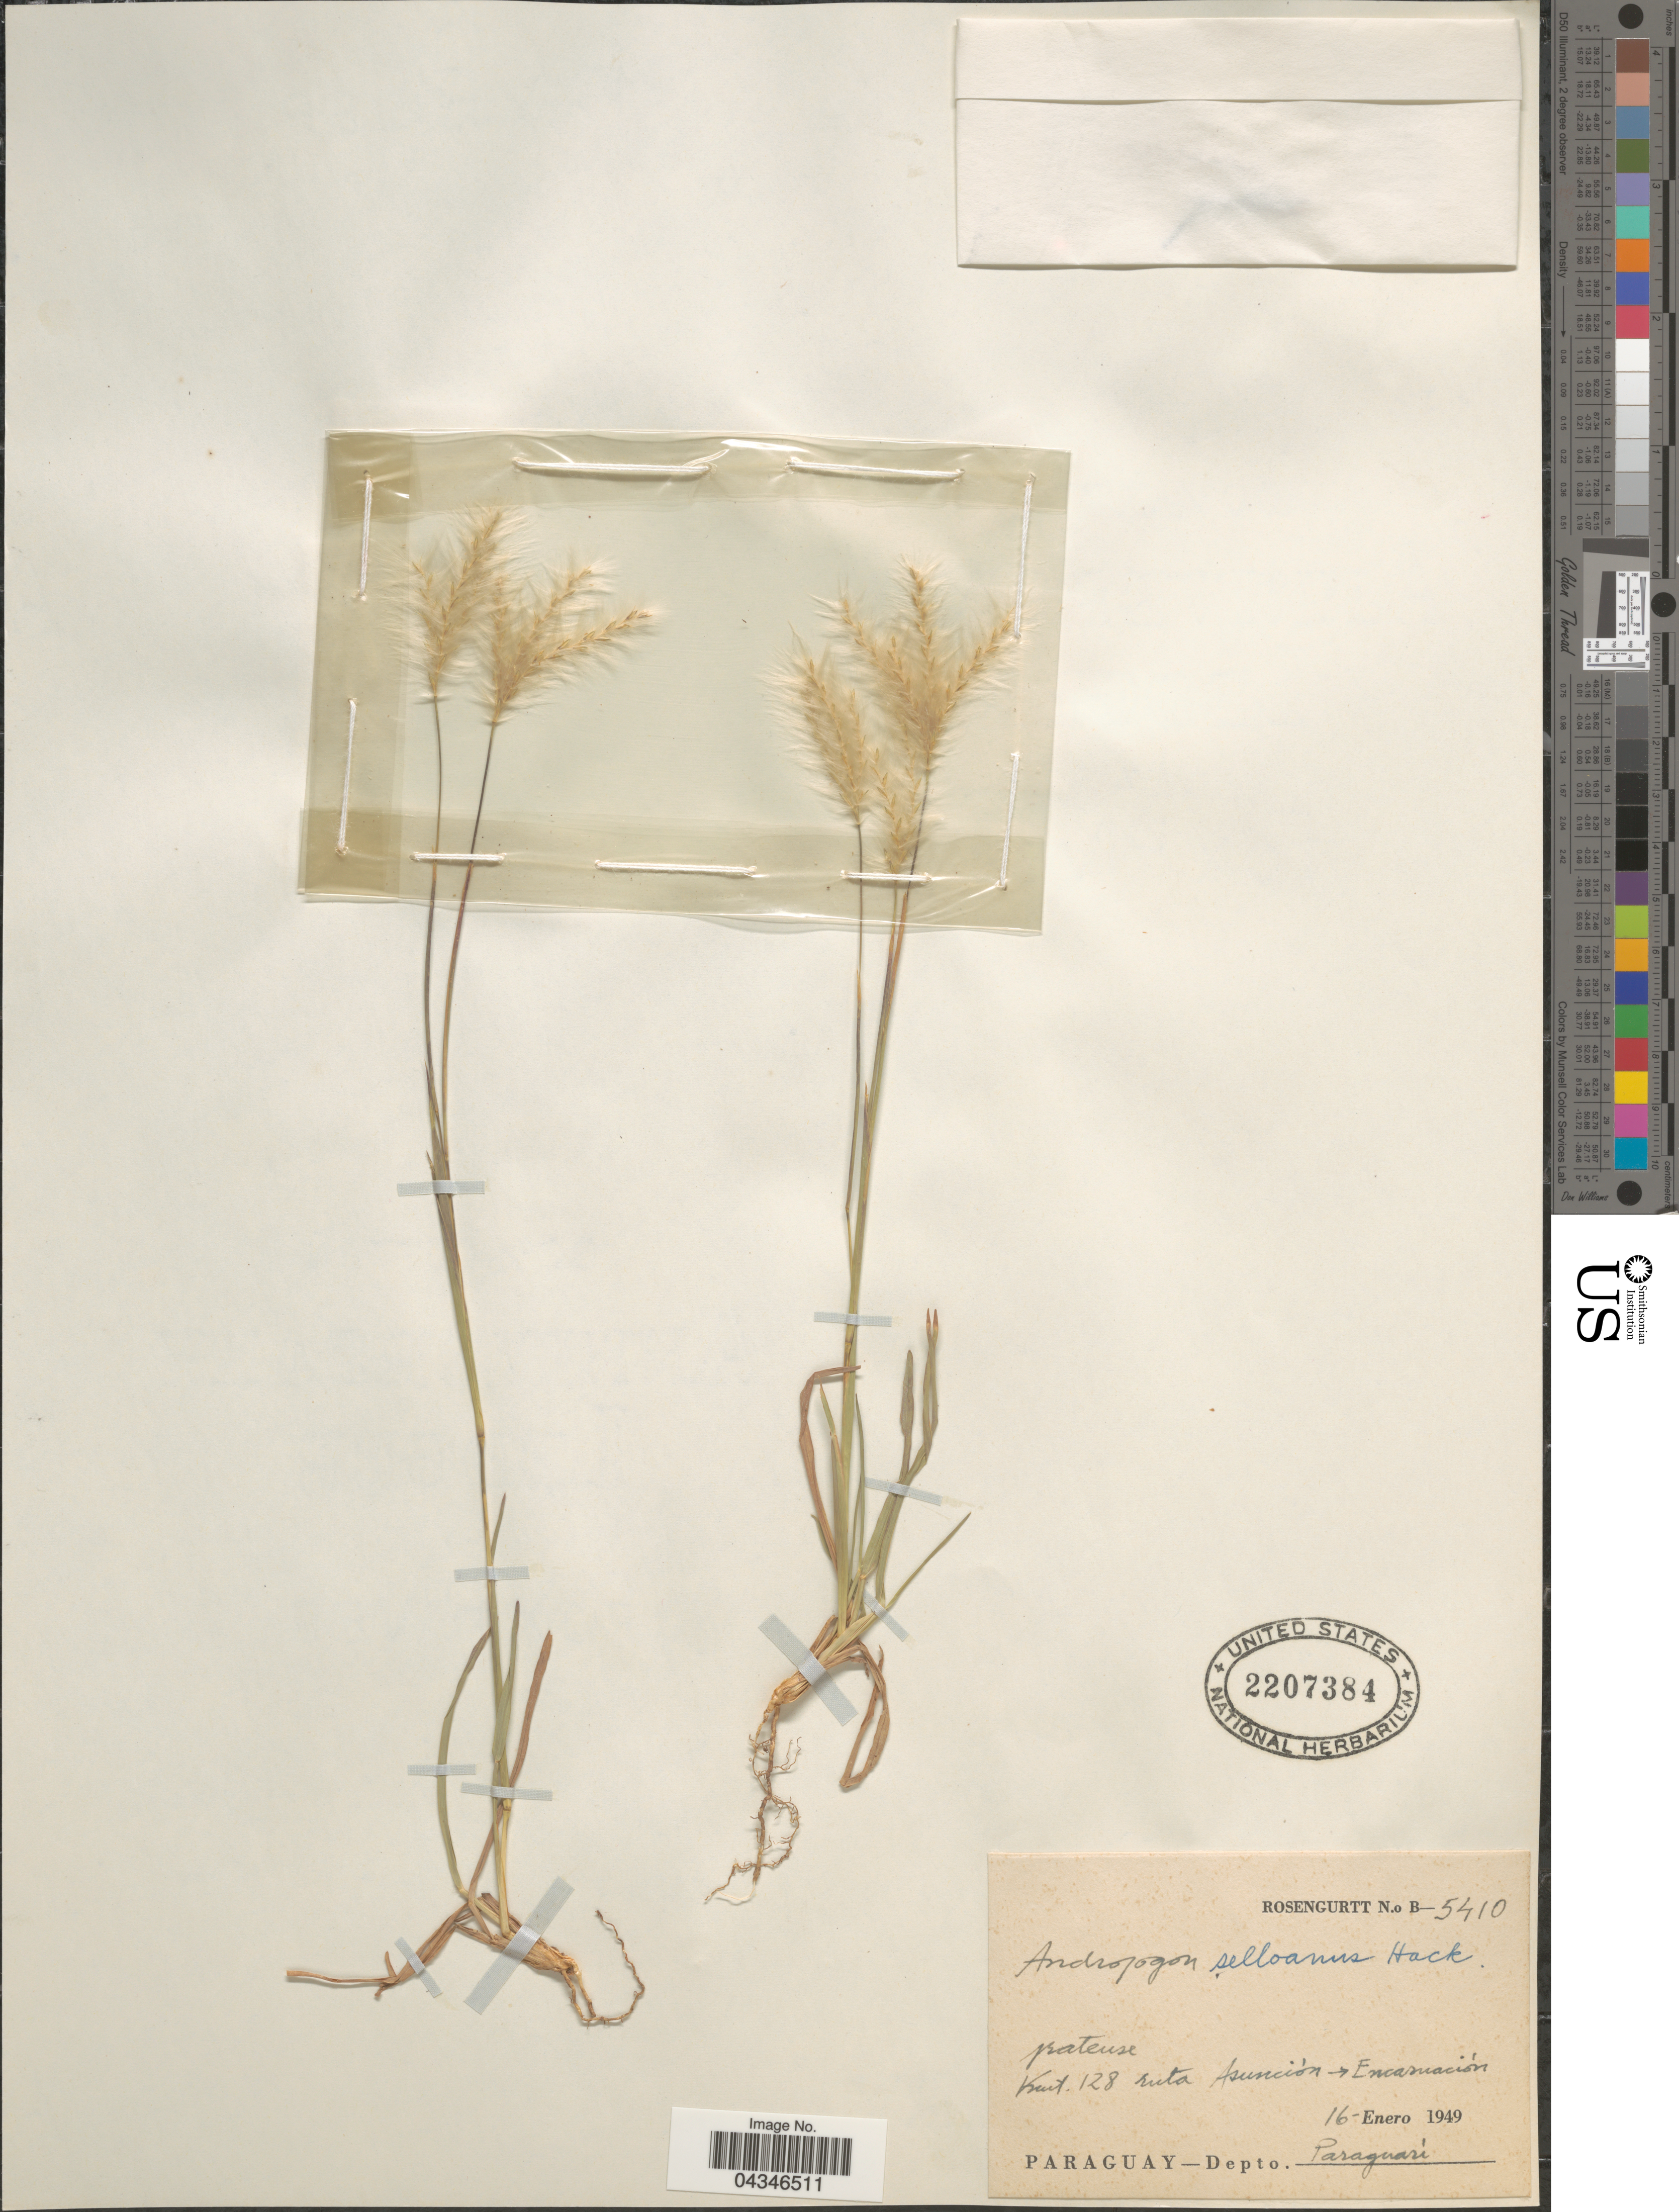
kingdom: Plantae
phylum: Tracheophyta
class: Liliopsida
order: Poales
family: Poaceae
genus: Andropogon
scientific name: Andropogon selloanus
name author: (Hack.) Hack.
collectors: Rosengurtt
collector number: B-5410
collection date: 1949-01-16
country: Paraguay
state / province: Paraguari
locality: Kmt. 128 ruta Asunción. Encasmación. Depto. Paraguari.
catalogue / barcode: US 2207384